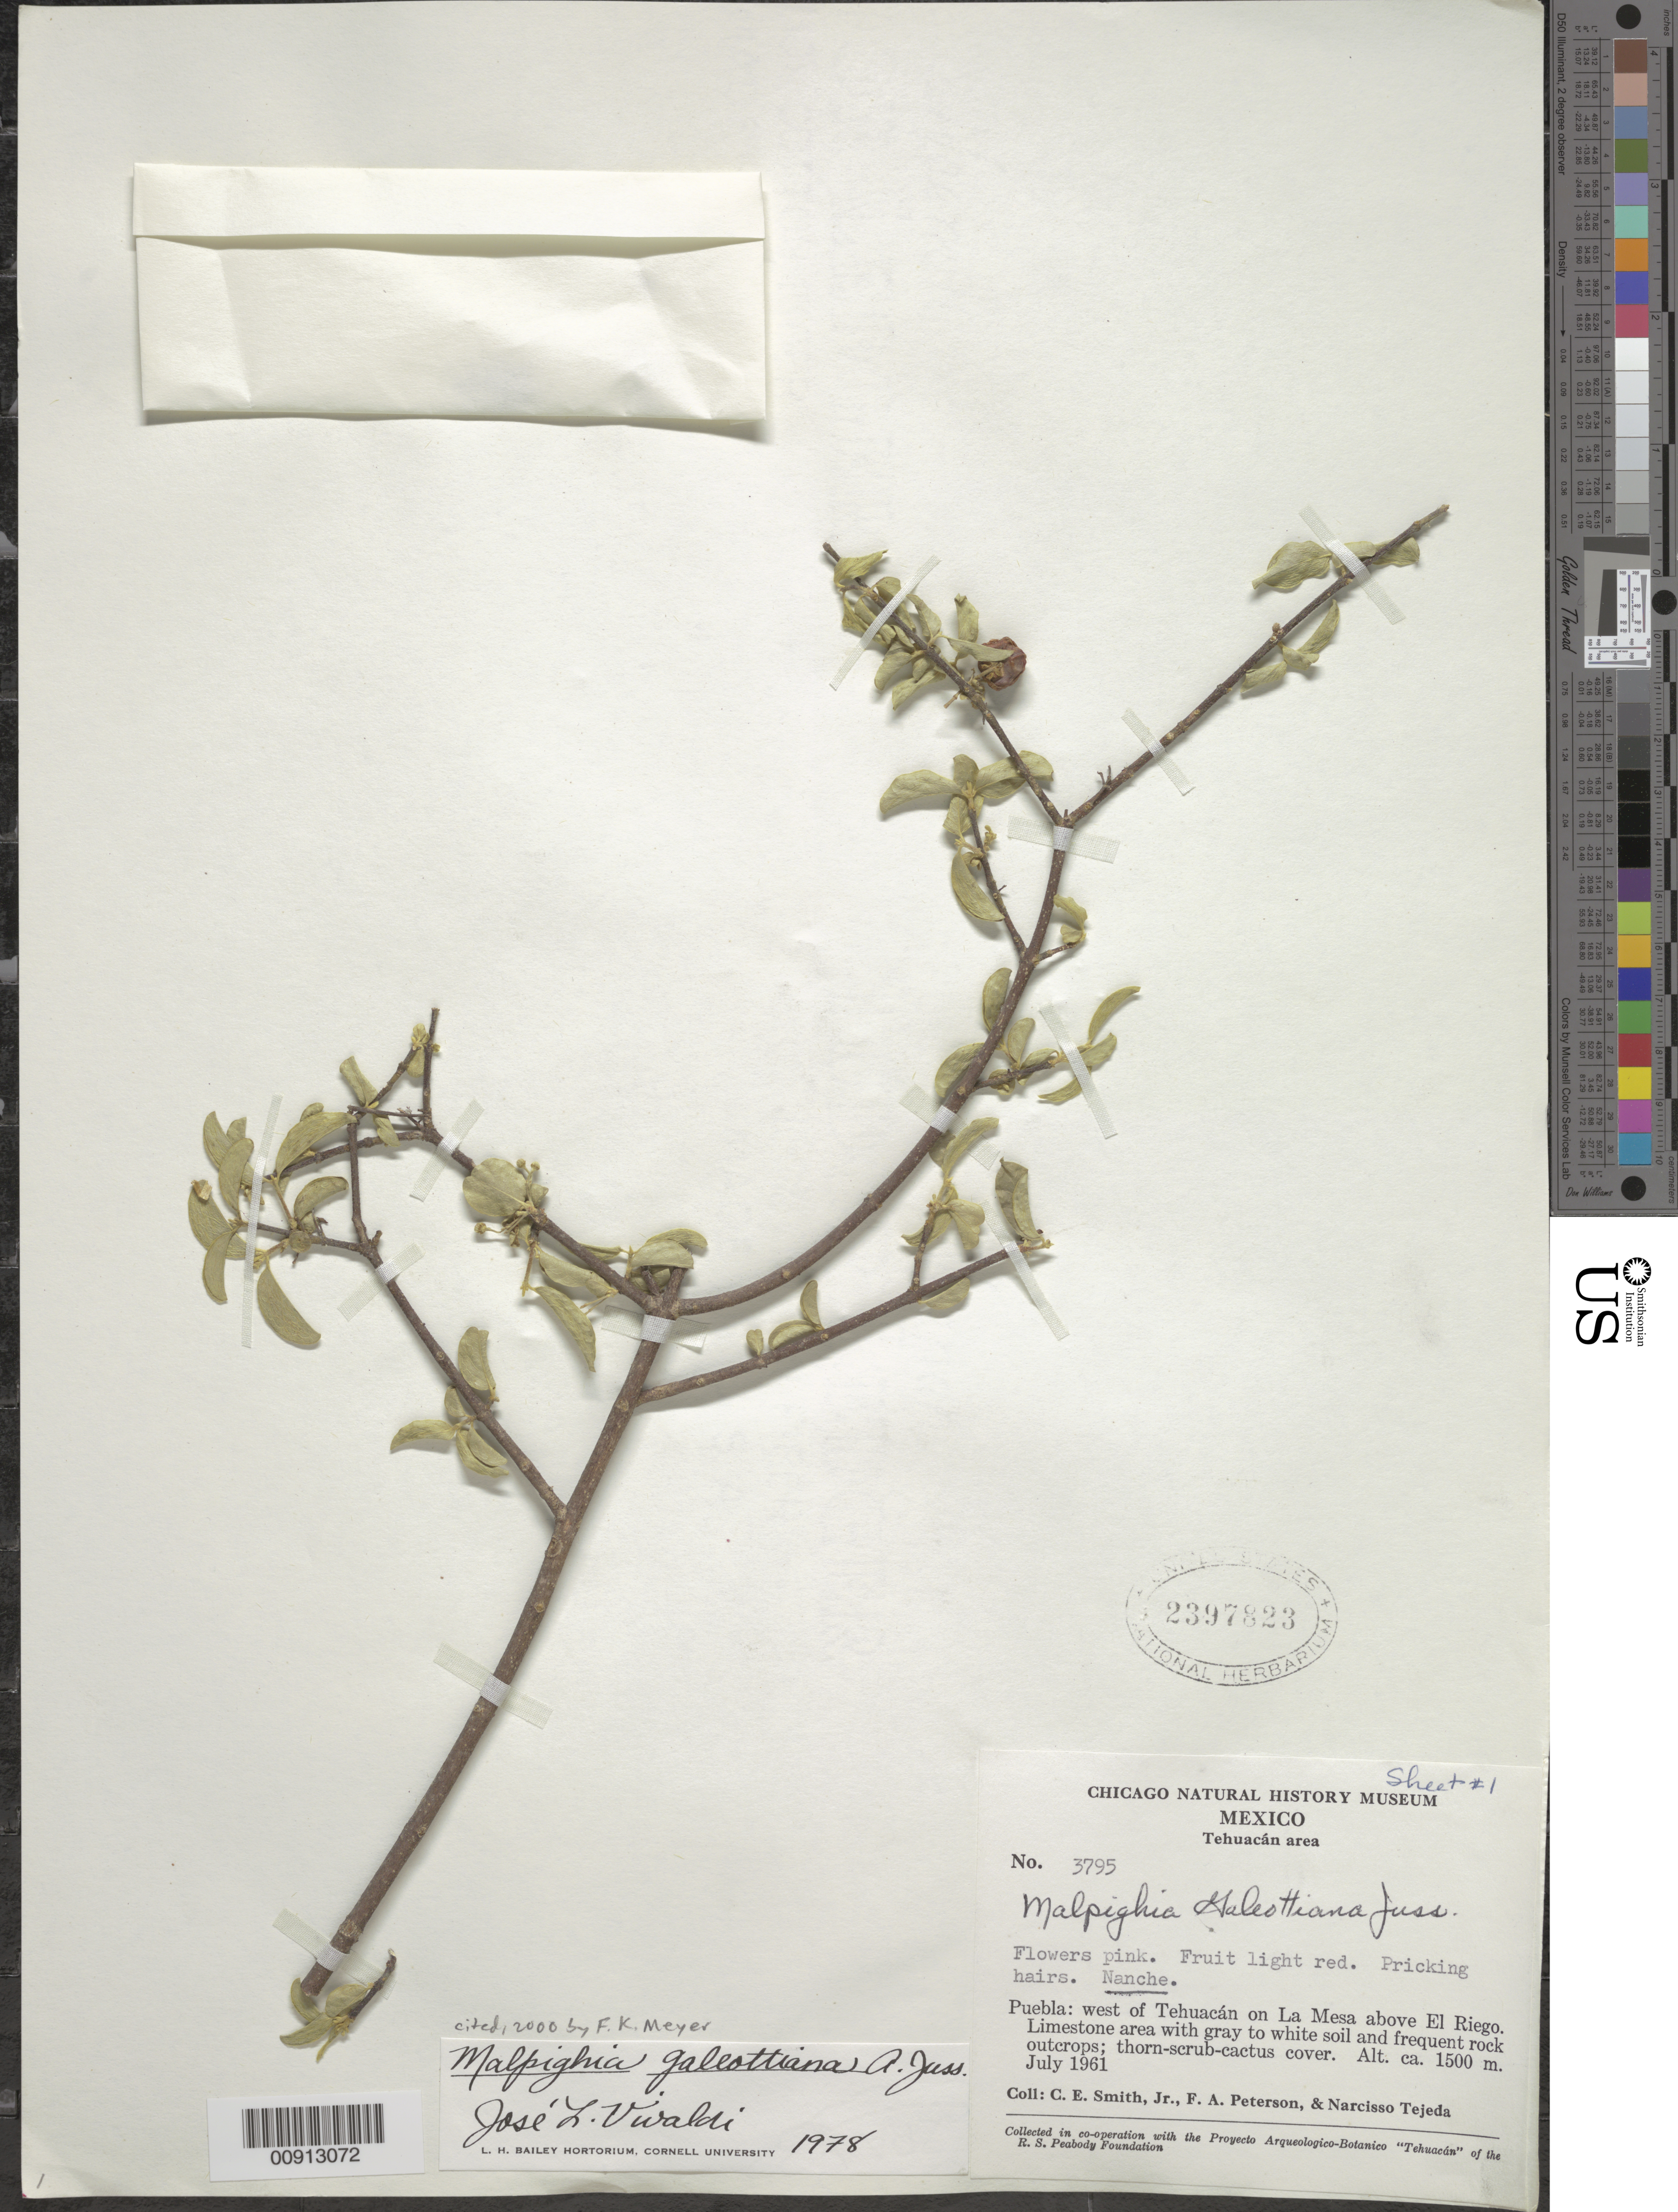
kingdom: Plantae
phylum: Tracheophyta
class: Magnoliopsida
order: Malpighiales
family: Malpighiaceae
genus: Malpighia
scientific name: Malpighia galeottiana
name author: A. Juss.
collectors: C. E. Smith Jr., F. A. Peterson & N. Tejeda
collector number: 3795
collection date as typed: Jul 1961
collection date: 1961-07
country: Mexico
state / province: Puebla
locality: Puebla: west of Tehuacán on La Mesa above El Riego.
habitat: Limestone area with gray to white soil and frequent rock outcrops; thorn-scrub-cactus cover.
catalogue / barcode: US 2397823